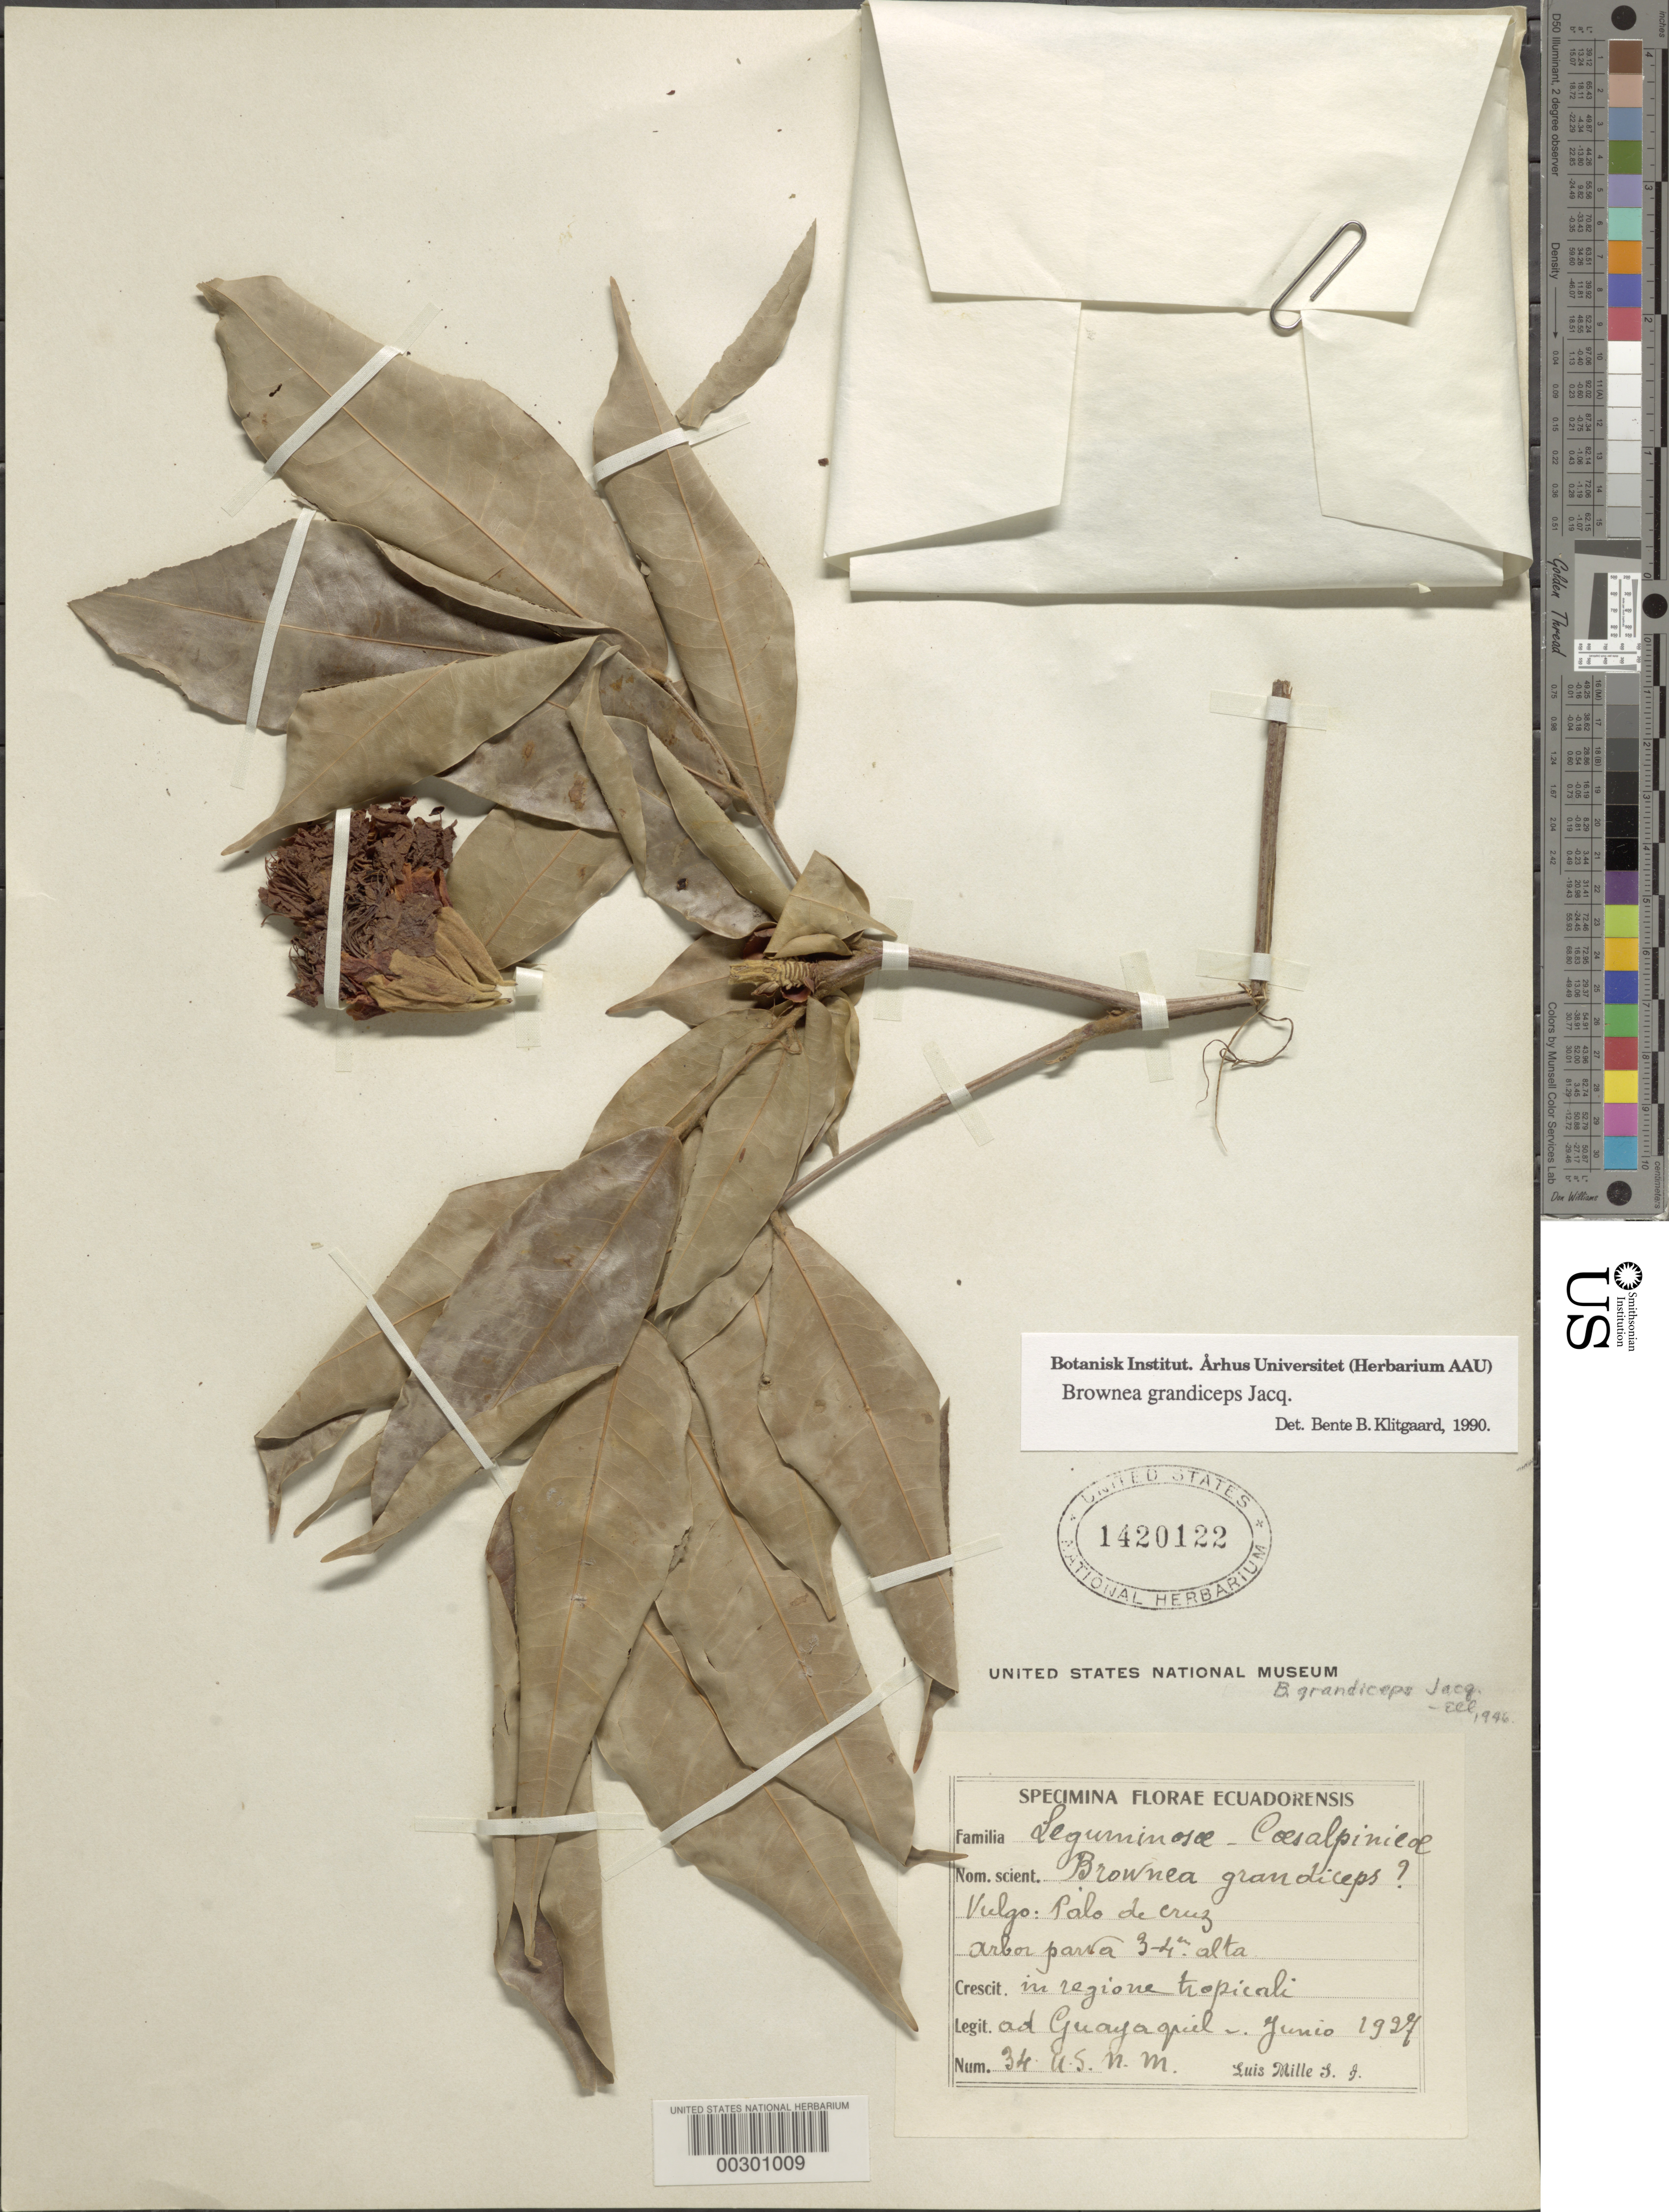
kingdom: Plantae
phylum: Tracheophyta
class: Magnoliopsida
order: Fabales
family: Fabaceae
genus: Brownea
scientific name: Brownea grandiceps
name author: Jacq.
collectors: L. Mille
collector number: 34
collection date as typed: Jun 1927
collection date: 1927-06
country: Ecuador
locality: Near Guayaquil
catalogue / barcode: US 1420122